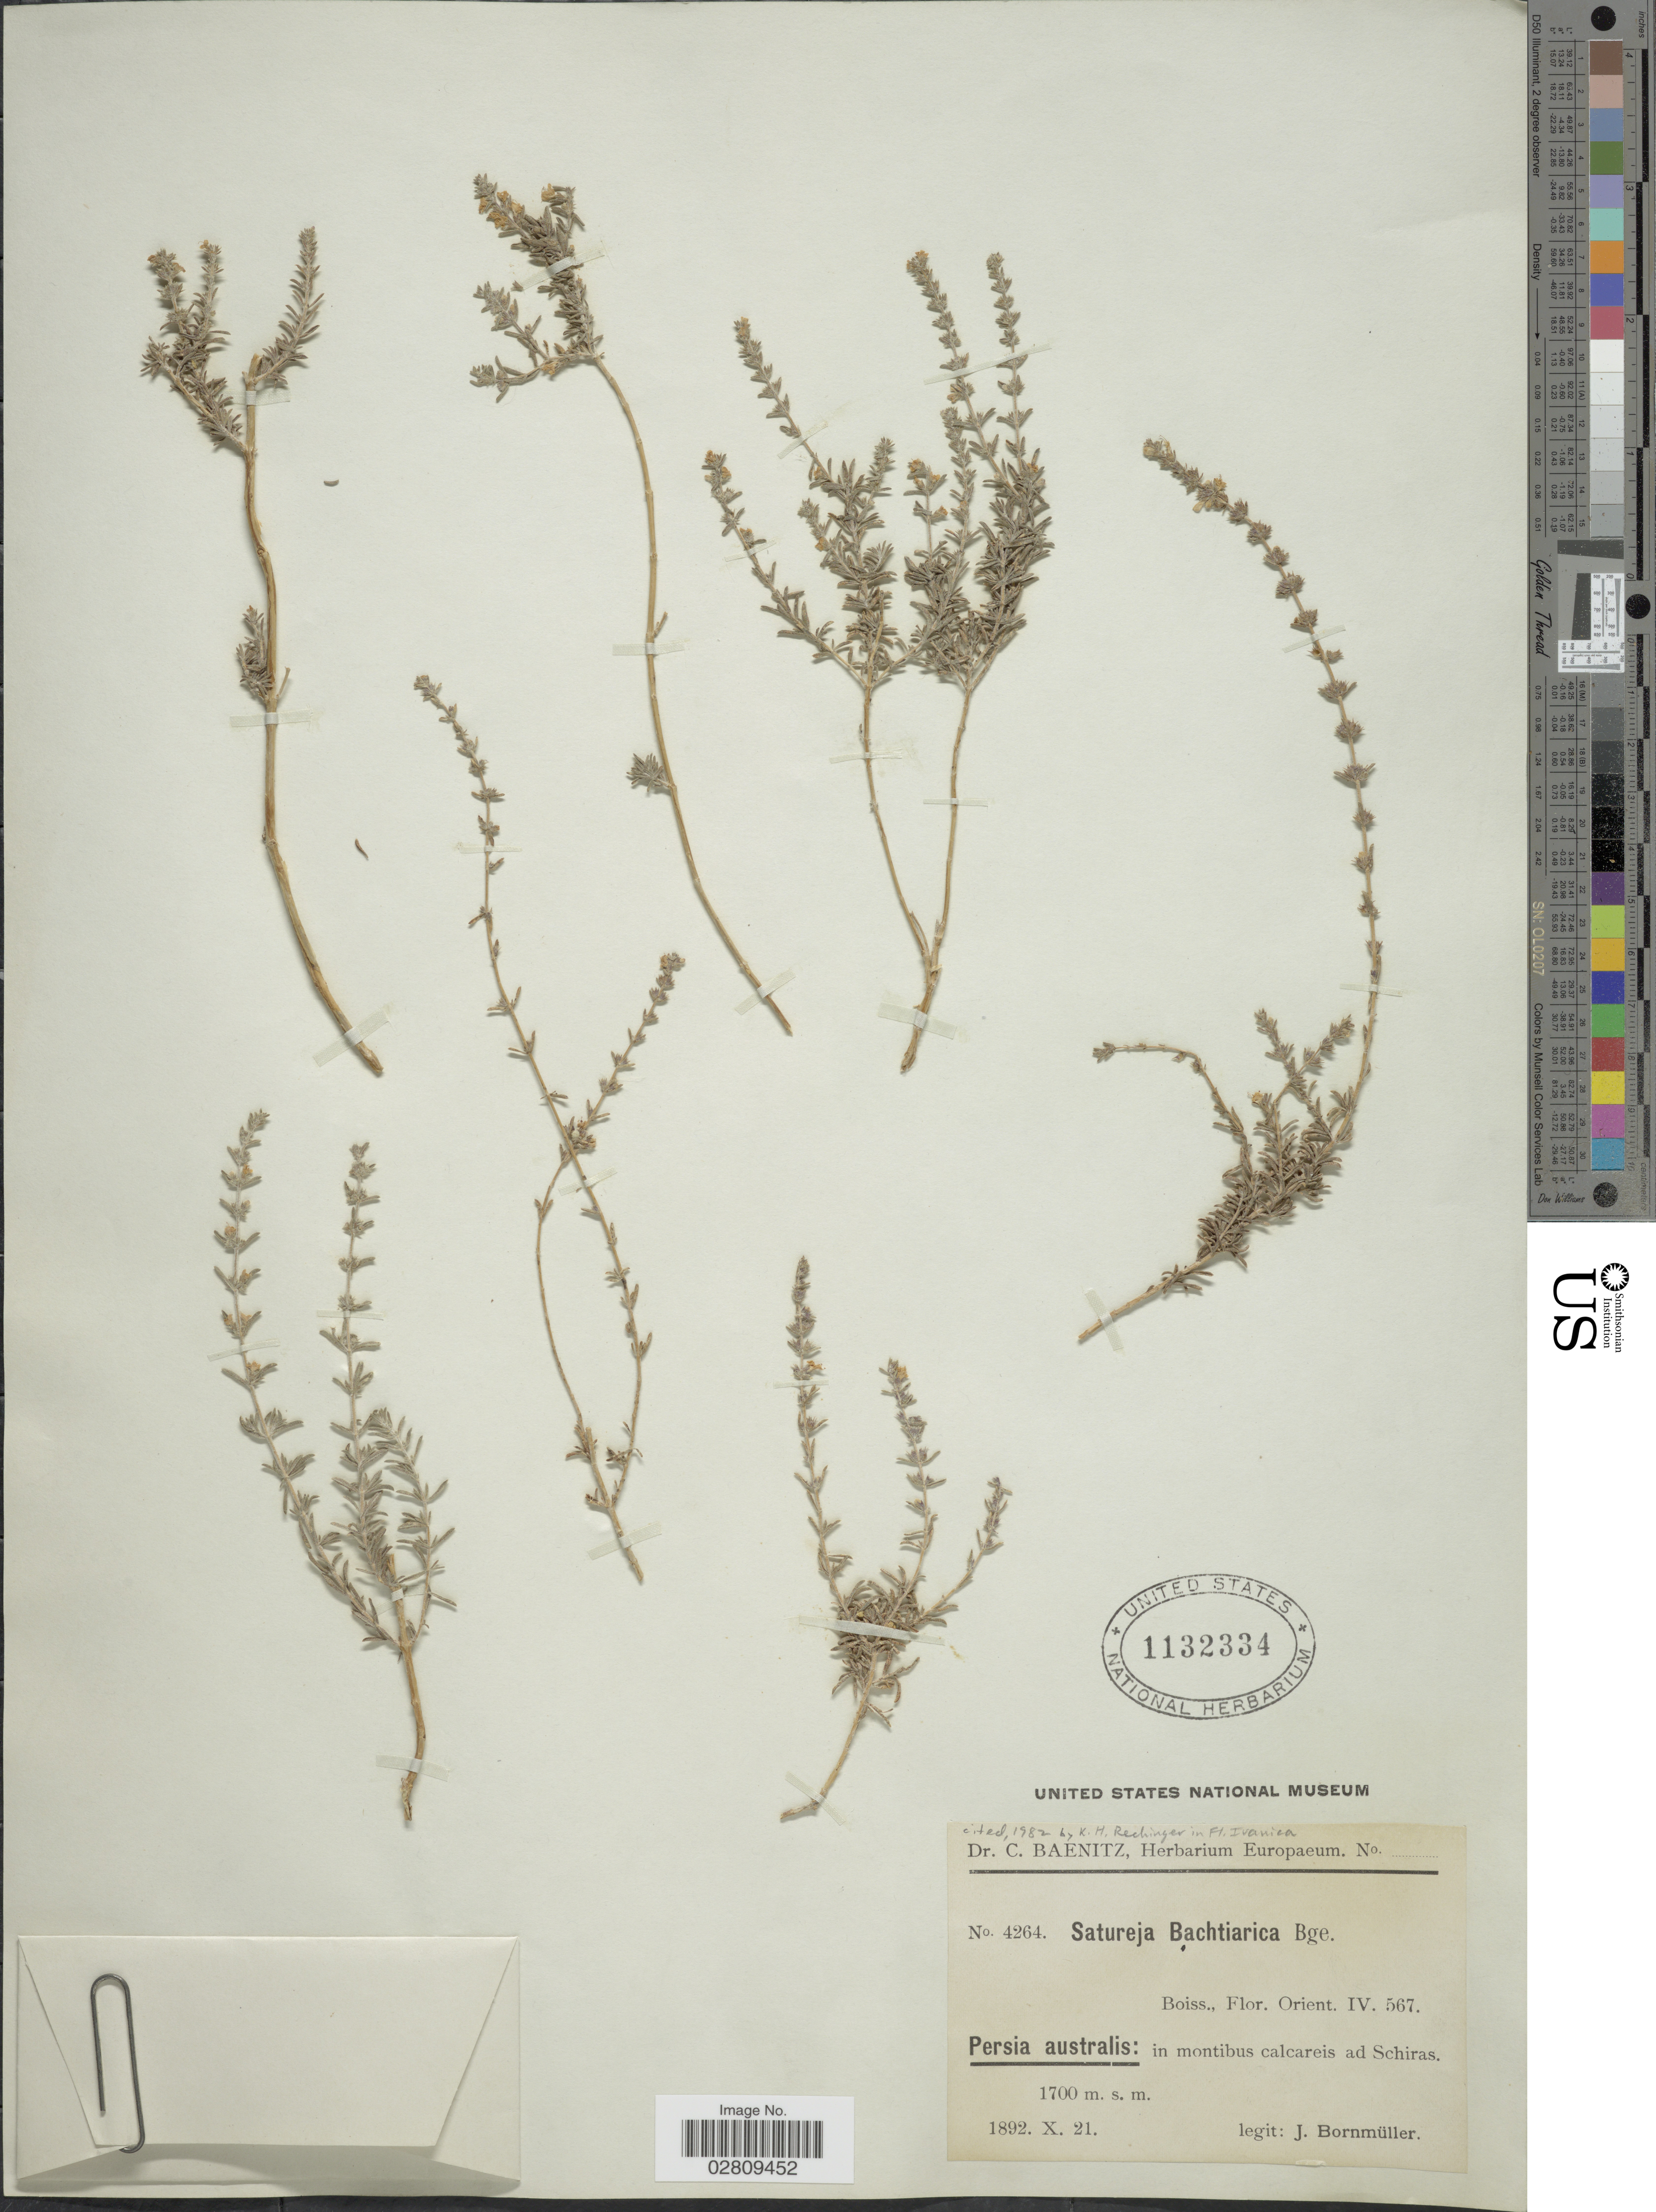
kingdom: Plantae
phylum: Tracheophyta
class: Magnoliopsida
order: Lamiales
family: Lamiaceae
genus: Satureja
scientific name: Satureja bachtiarica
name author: Bunge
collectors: J. Bornmüller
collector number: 4264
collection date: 1892-10-21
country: Iran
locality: Persia australis: in montibus calcareis ad Schiras.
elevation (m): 1700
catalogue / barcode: US 1132334